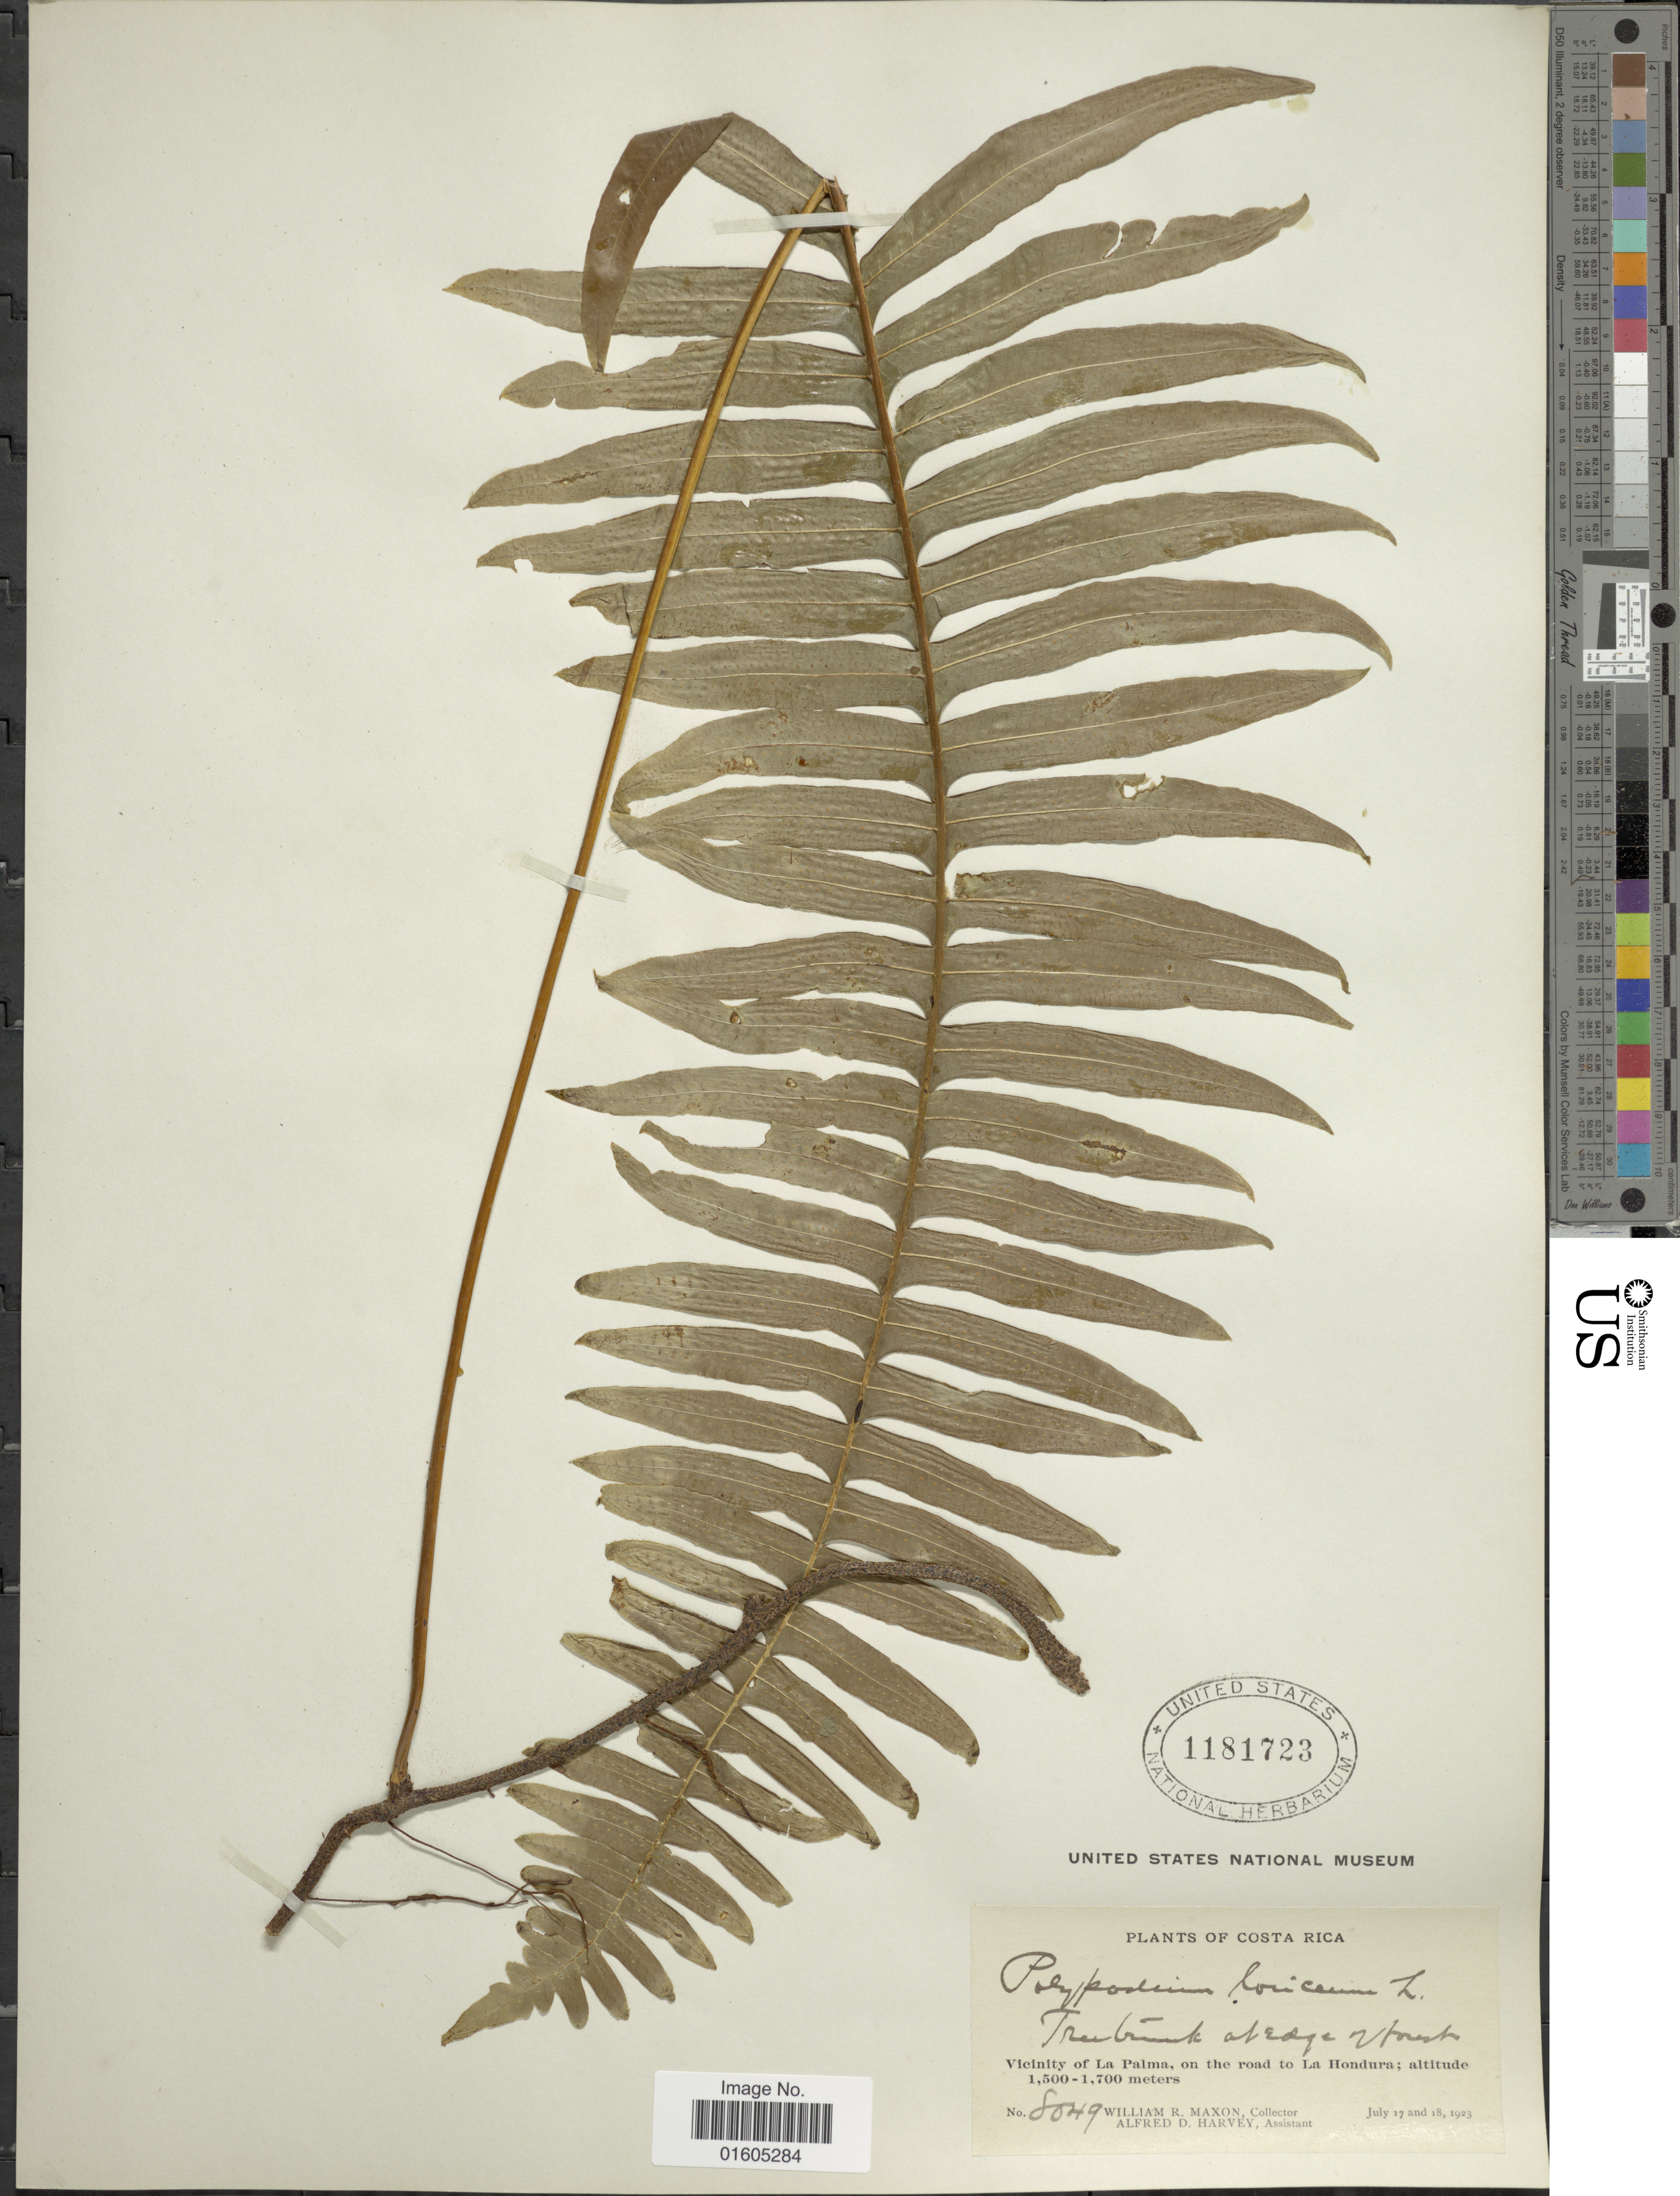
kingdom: Plantae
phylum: Tracheophyta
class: Polypodiopsida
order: Polypodiales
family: Polypodiaceae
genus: Serpocaulon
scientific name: Serpocaulon loriceum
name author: (L.) A.R. Sm.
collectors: W. R. Maxon & A. D. Harvey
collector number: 8049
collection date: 1923-07-17/1923-07-18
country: Costa Rica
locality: Vicinity of La Palma, on the road to La Hondura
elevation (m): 1500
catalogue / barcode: US 1181723